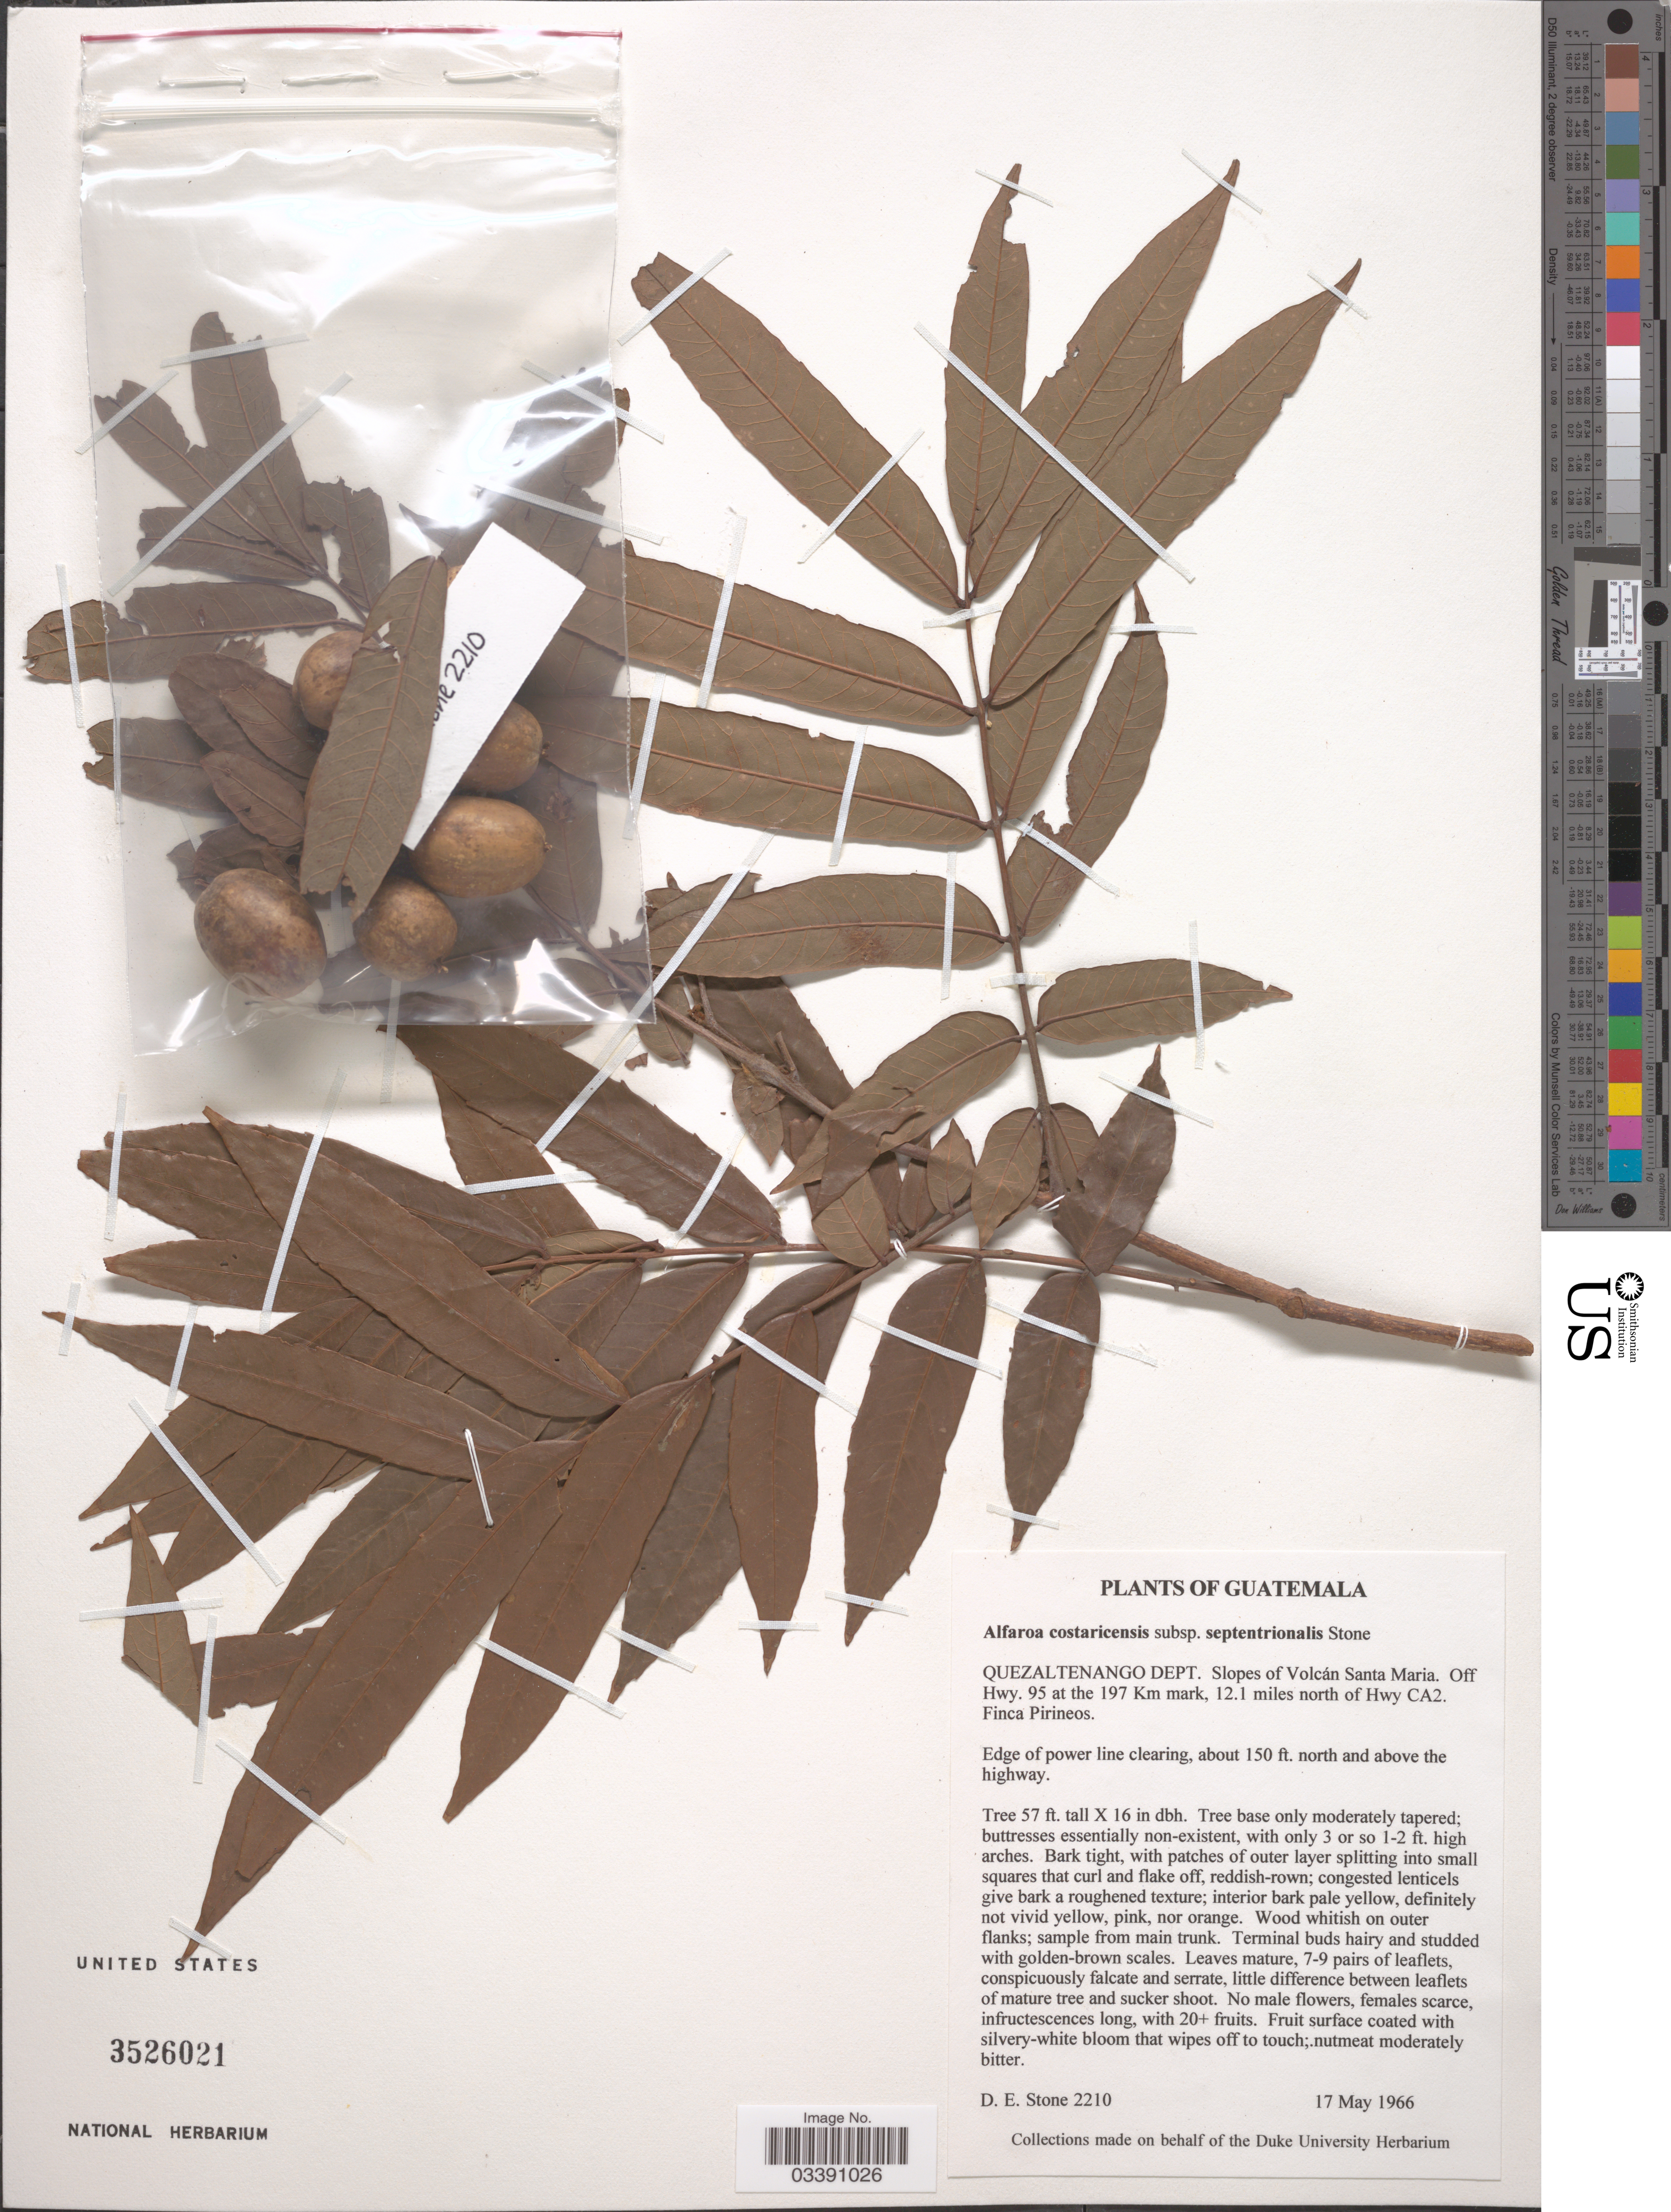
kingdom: Plantae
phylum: Tracheophyta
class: Magnoliopsida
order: Fagales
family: Juglandaceae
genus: Alfaroa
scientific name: Alfaroa costaricensis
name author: Standl.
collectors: D. E. Stone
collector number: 2210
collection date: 1966-05-17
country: Guatemala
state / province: Quetzaltenango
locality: Quezaltenango Dept. Slopes of Volcán Santa Maria. Off Hwy. 95 at the 197 Km mark, 12.1 miles north of Hwy CA2.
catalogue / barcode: US 3526021